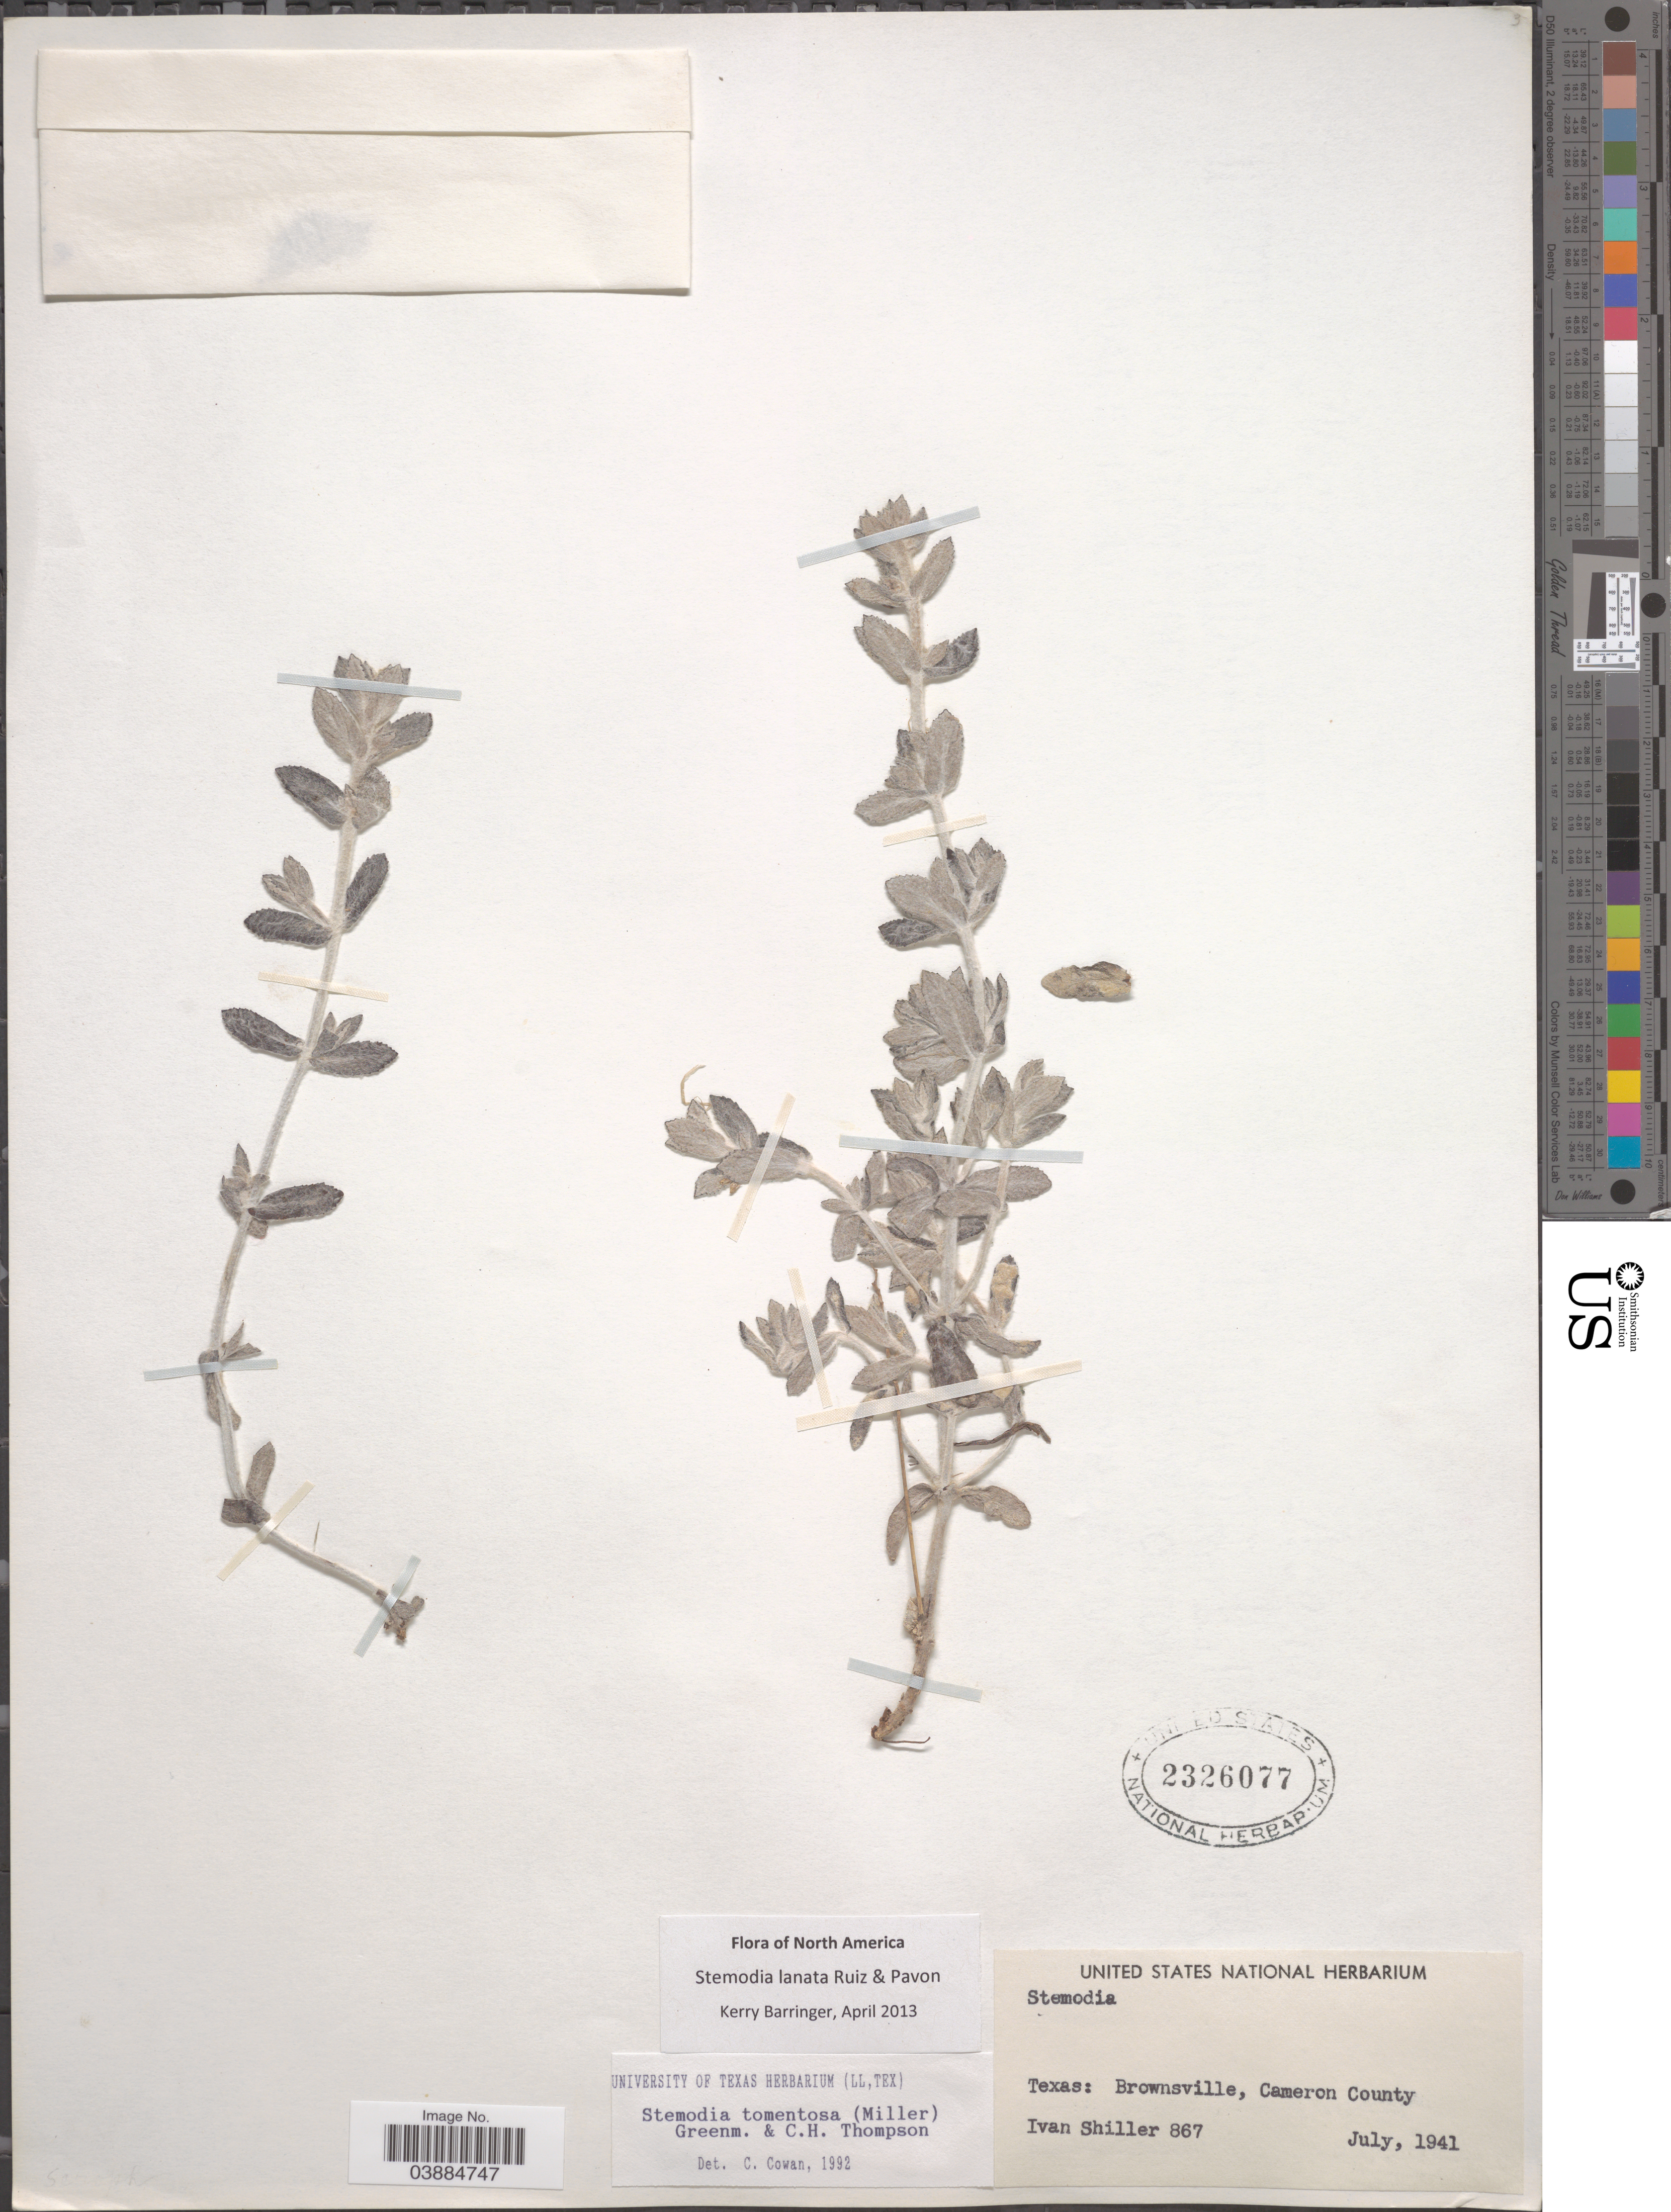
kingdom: Plantae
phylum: Tracheophyta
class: Magnoliopsida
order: Lamiales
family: Plantaginaceae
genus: Stemodia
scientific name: Stemodia lanata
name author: Sessé & Moc. ex Benth.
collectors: I. Shiller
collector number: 867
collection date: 1941-07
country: United States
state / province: Texas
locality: Brownsville, Cameron County.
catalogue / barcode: US 2326077